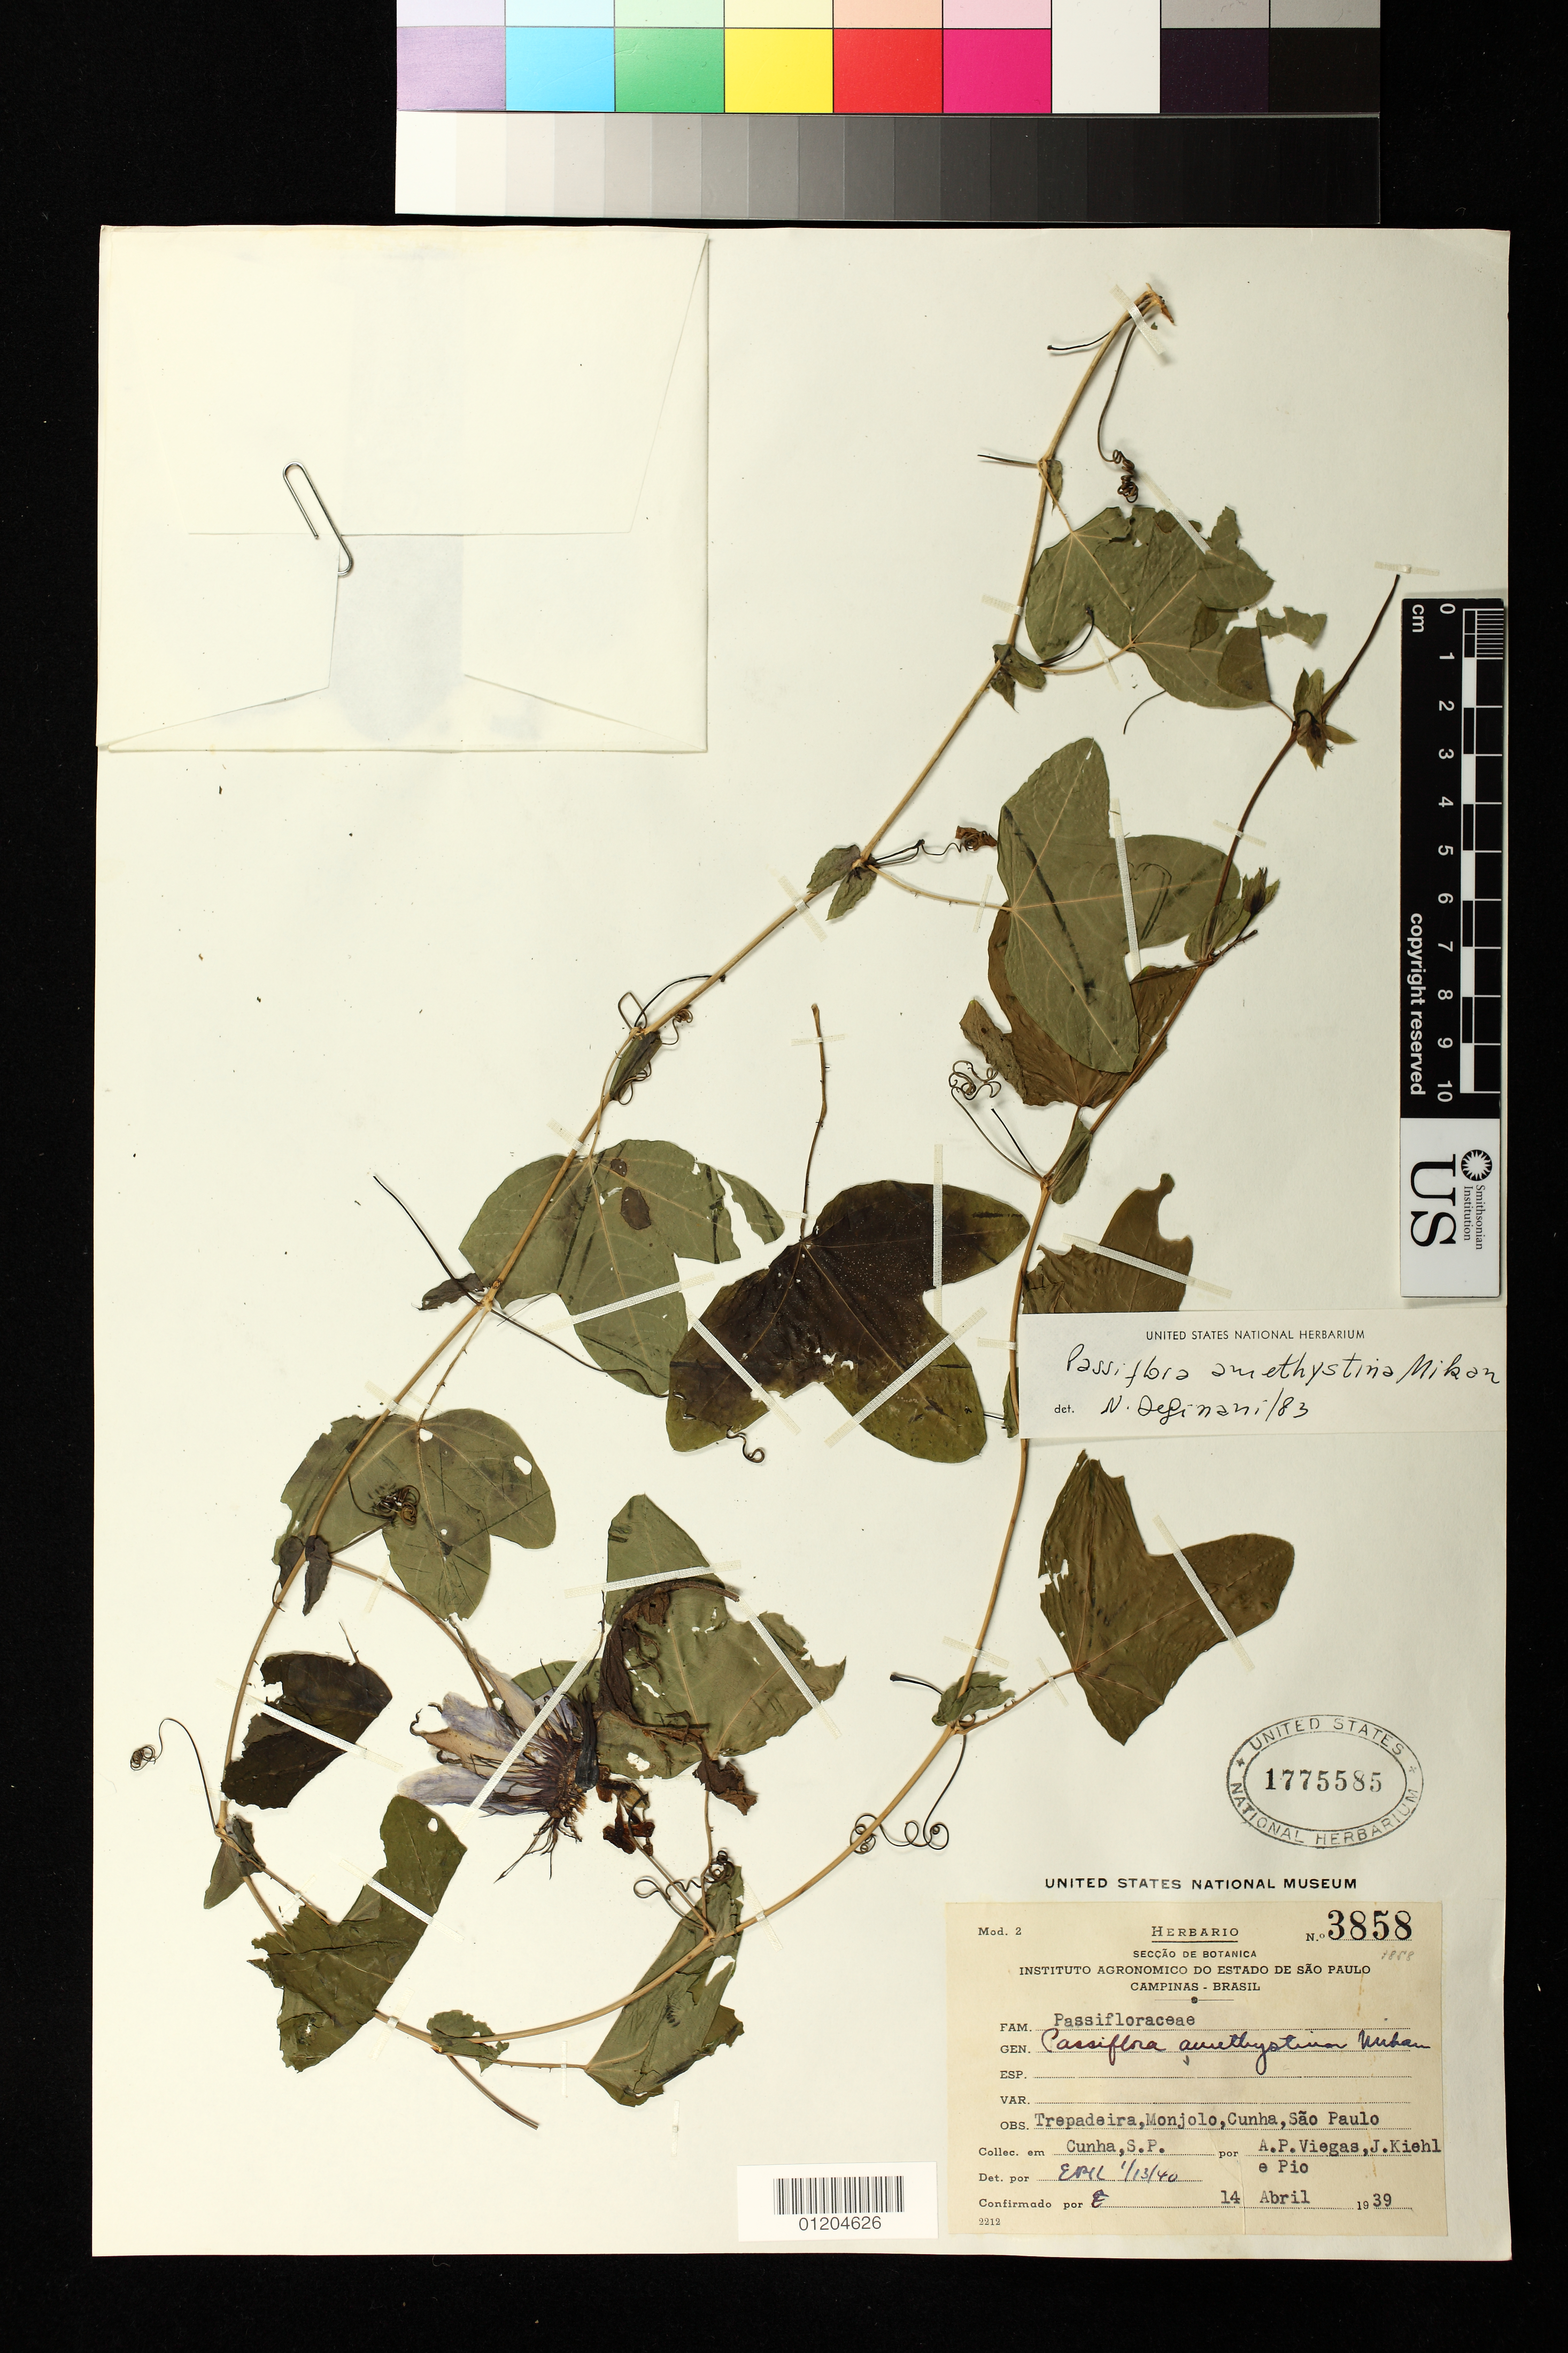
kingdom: Plantae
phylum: Tracheophyta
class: Magnoliopsida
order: Malpighiales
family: Passifloraceae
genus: Passiflora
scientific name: Passiflora amethystina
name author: J.C. Mikan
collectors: A. Viegas, J. Kiehl e Pio & J. Kiehl e Pio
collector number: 3858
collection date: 1939-04-14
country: Brazil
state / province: Sao Paulo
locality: Monjolo, Cunha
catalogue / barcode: US 1775585